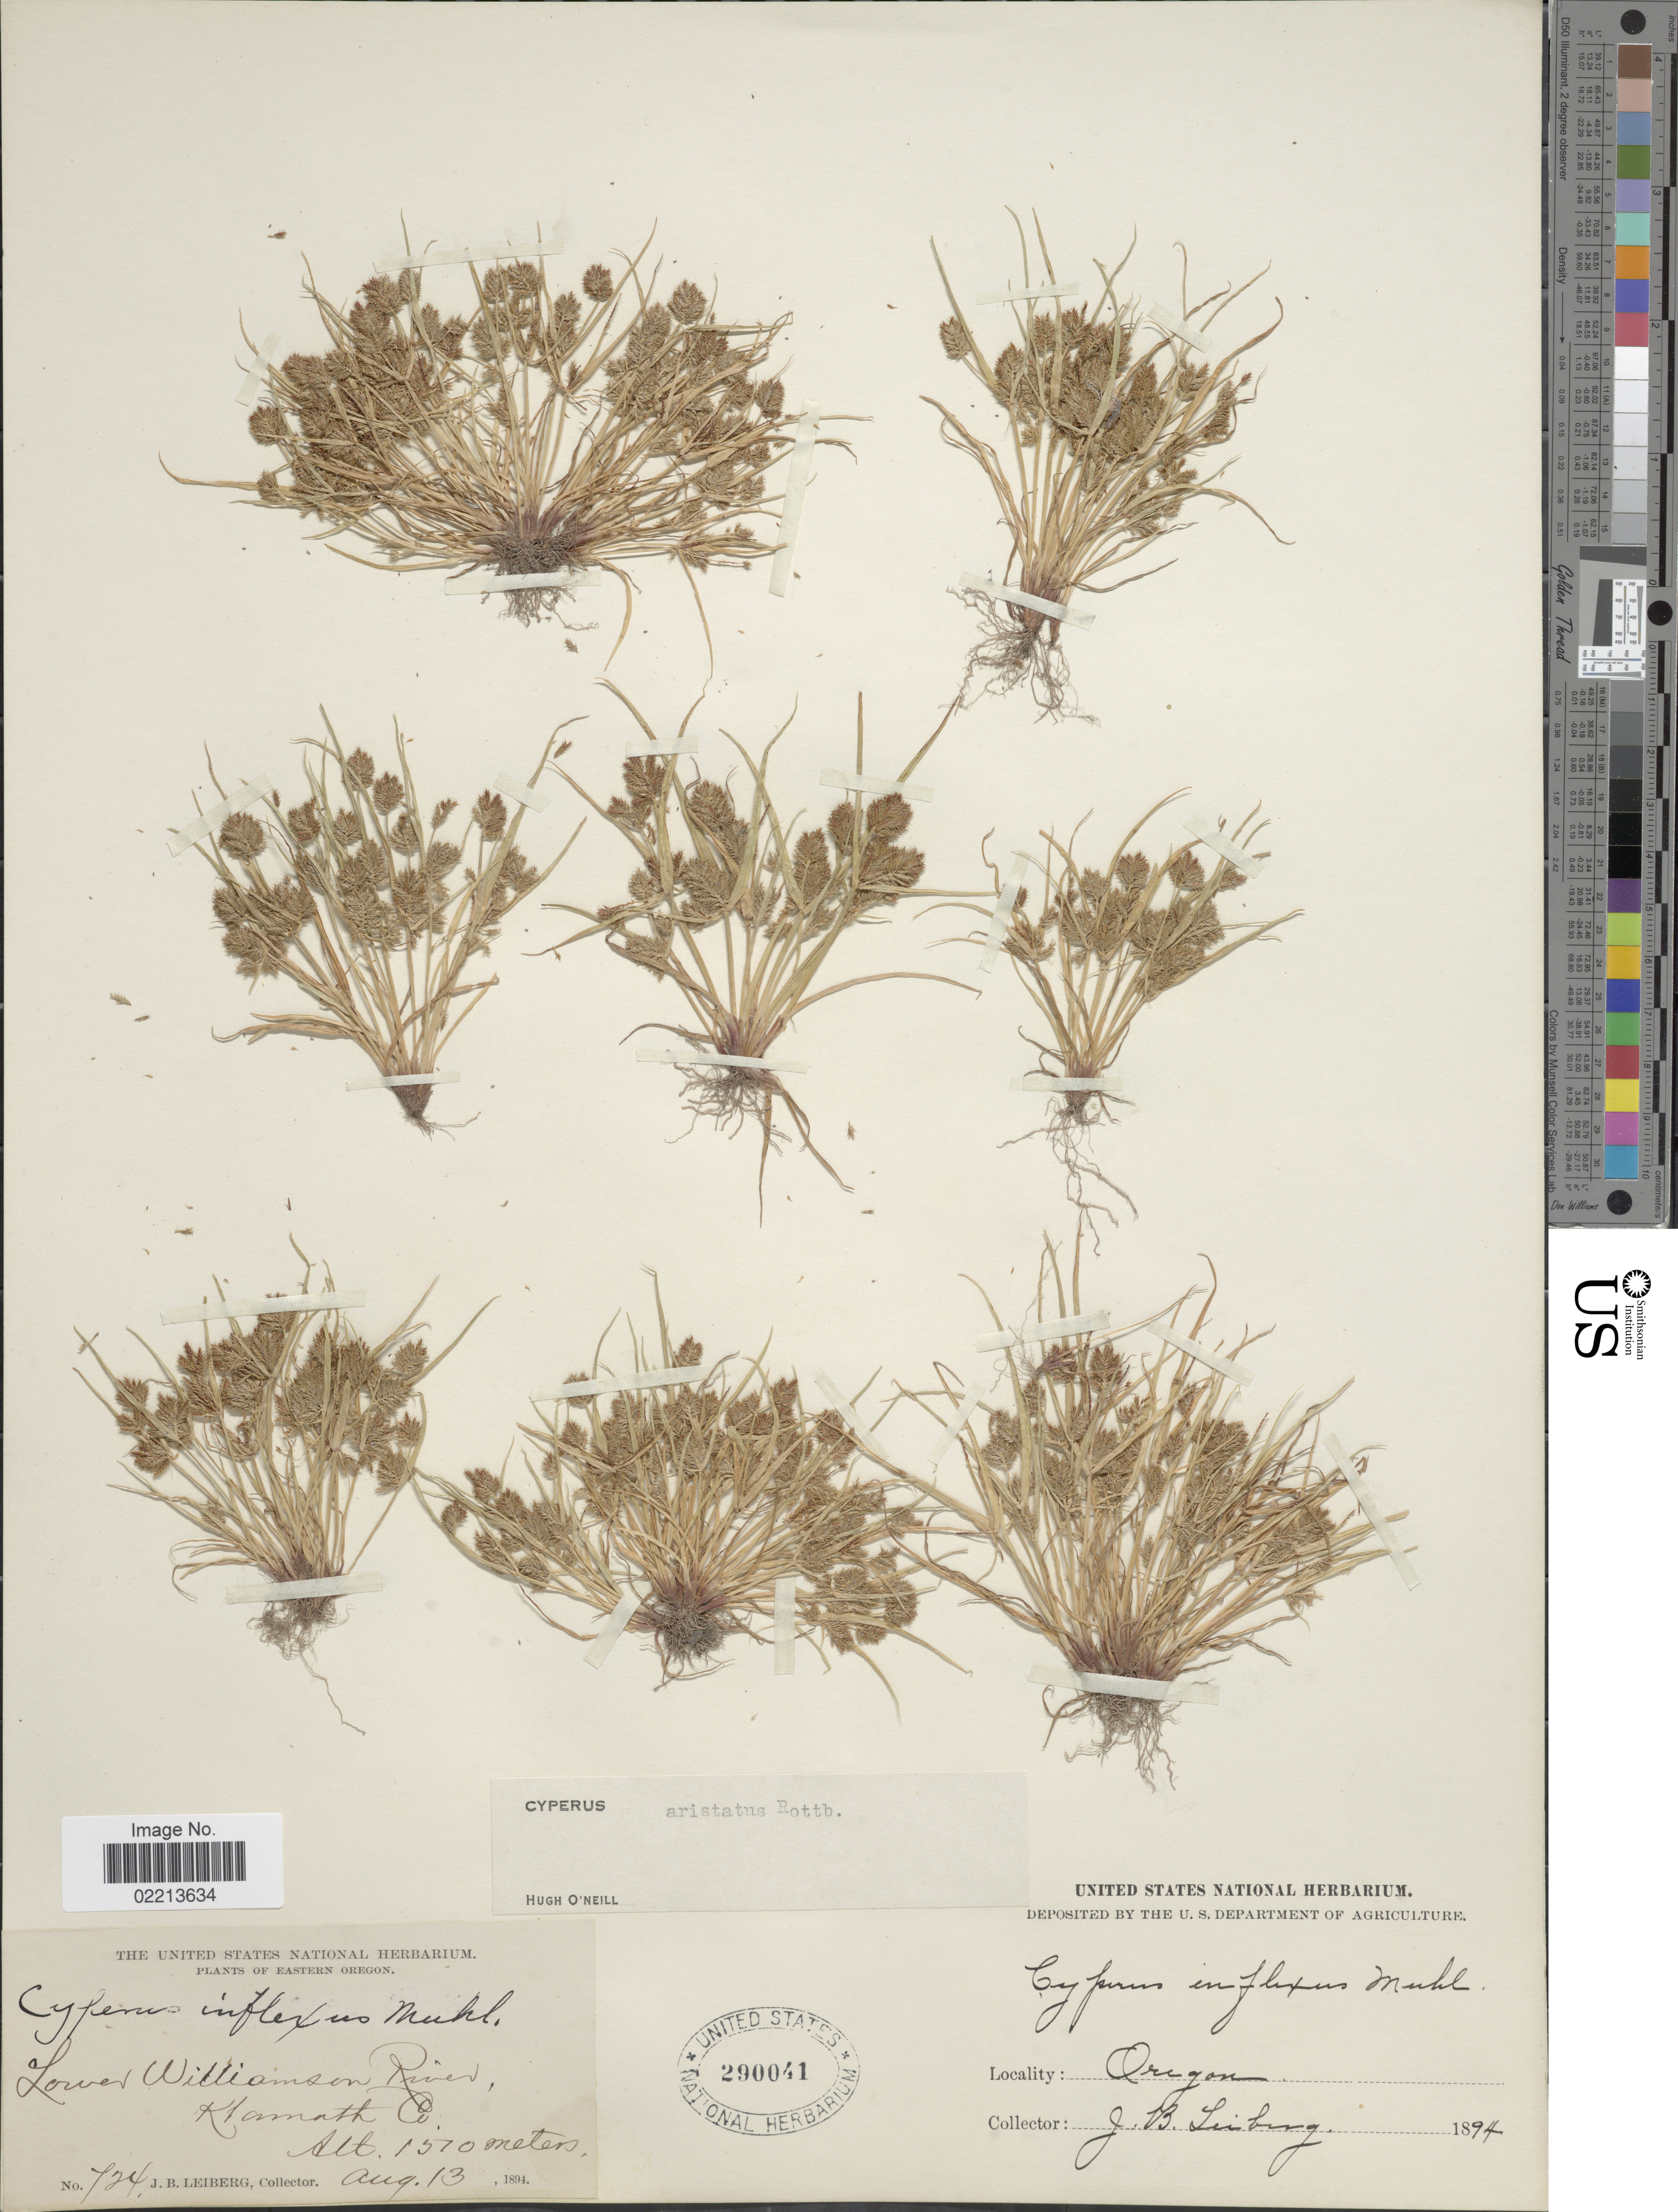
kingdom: Plantae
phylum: Tracheophyta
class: Liliopsida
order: Poales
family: Cyperaceae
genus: Cyperus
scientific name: Cyperus squarrosus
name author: L.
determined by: Strong, Mark T., (BOT), Smithsonian Institution - National Museum of Natural History (UNITED STATES)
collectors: J. Leiberg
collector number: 724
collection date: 1894-08-13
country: United States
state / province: Oregon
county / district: Klamath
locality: Lower Williamson River, Klamath Co.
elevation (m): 1570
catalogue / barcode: US 290041